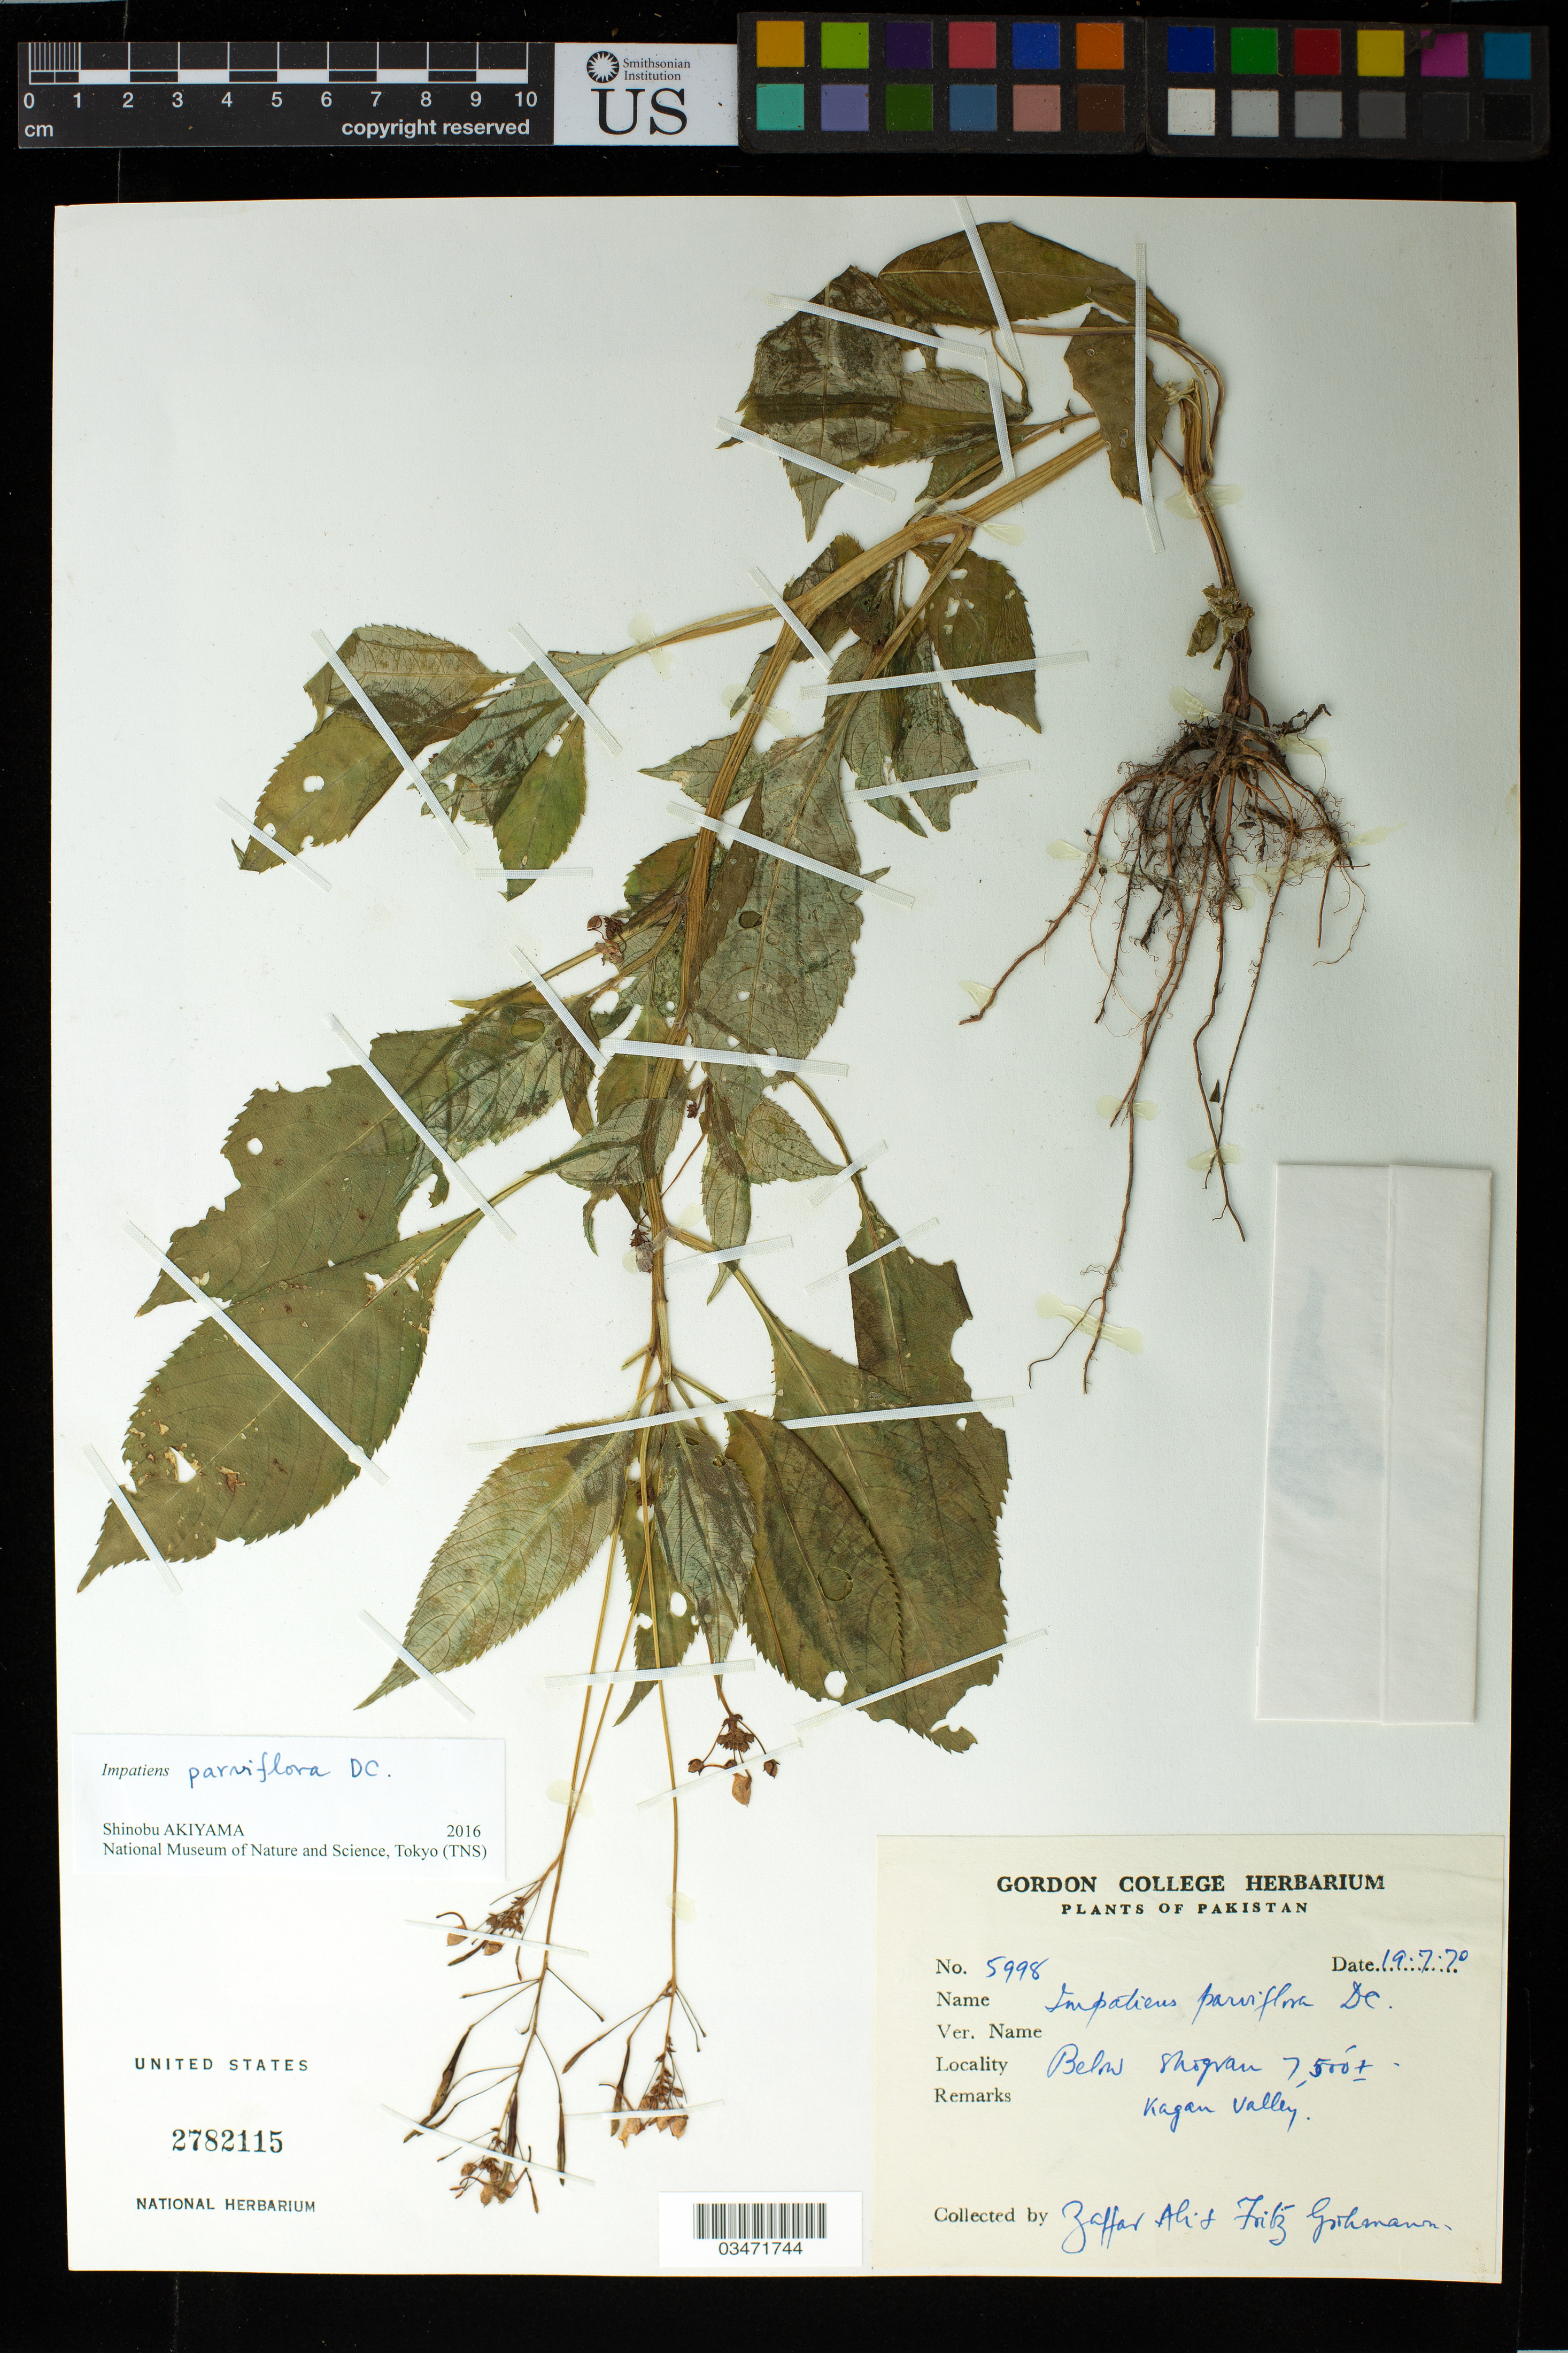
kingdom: Plantae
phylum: Tracheophyta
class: Magnoliopsida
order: Ericales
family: Balsaminaceae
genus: Impatiens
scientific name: Impatiens parviflora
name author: DC.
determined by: Akiyama, Shinobu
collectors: Z. Ali & F. Grohmann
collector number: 5998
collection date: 1979-07-19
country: Pakistan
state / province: Khyber Pakhtunkhwa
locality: Kagan Valley, below Shogran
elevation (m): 2286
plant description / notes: Note collection with same collection number, different date. See BC 03471743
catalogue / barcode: US 2782115